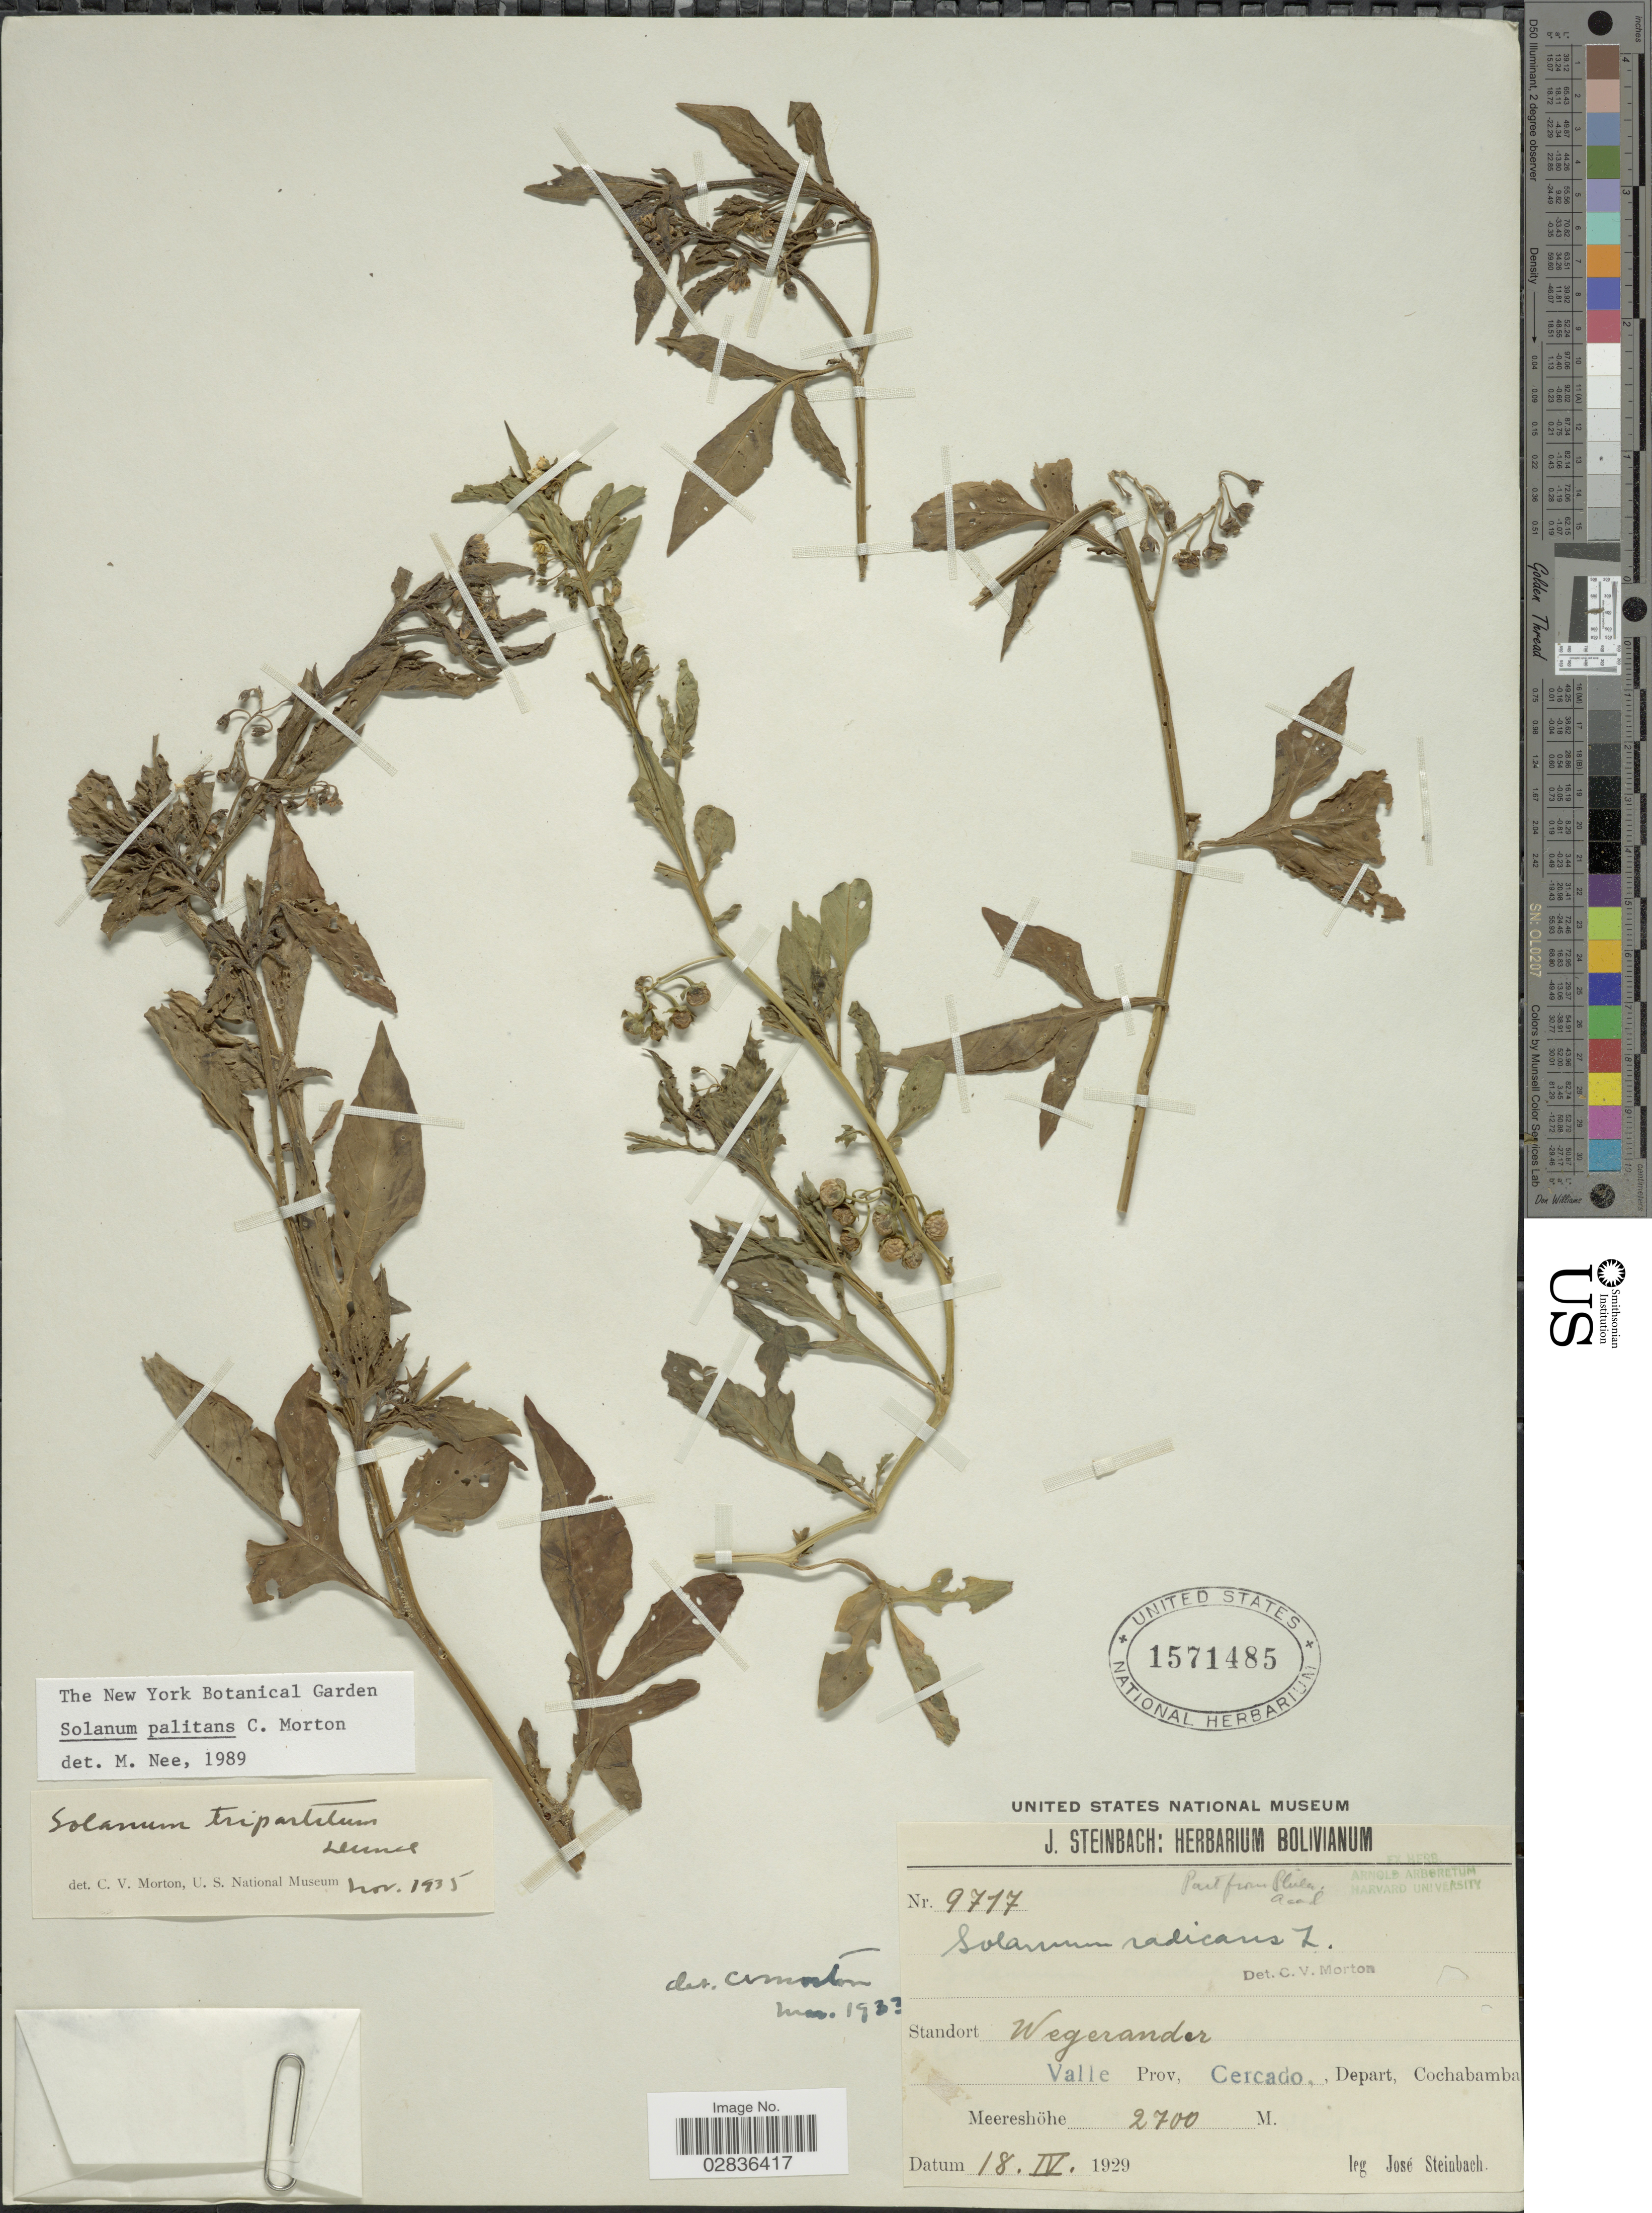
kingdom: Plantae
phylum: Tracheophyta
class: Magnoliopsida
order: Solanales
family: Solanaceae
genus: Solanum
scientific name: Solanum palitans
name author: C.V. Morton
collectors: J. Steinbach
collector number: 9717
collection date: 1929-04-18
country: Bolivia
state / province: Cochabamba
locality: Wegerander. Valle Prov, Cercado, Depart. Cochabamba.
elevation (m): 2700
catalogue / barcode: US 1571485